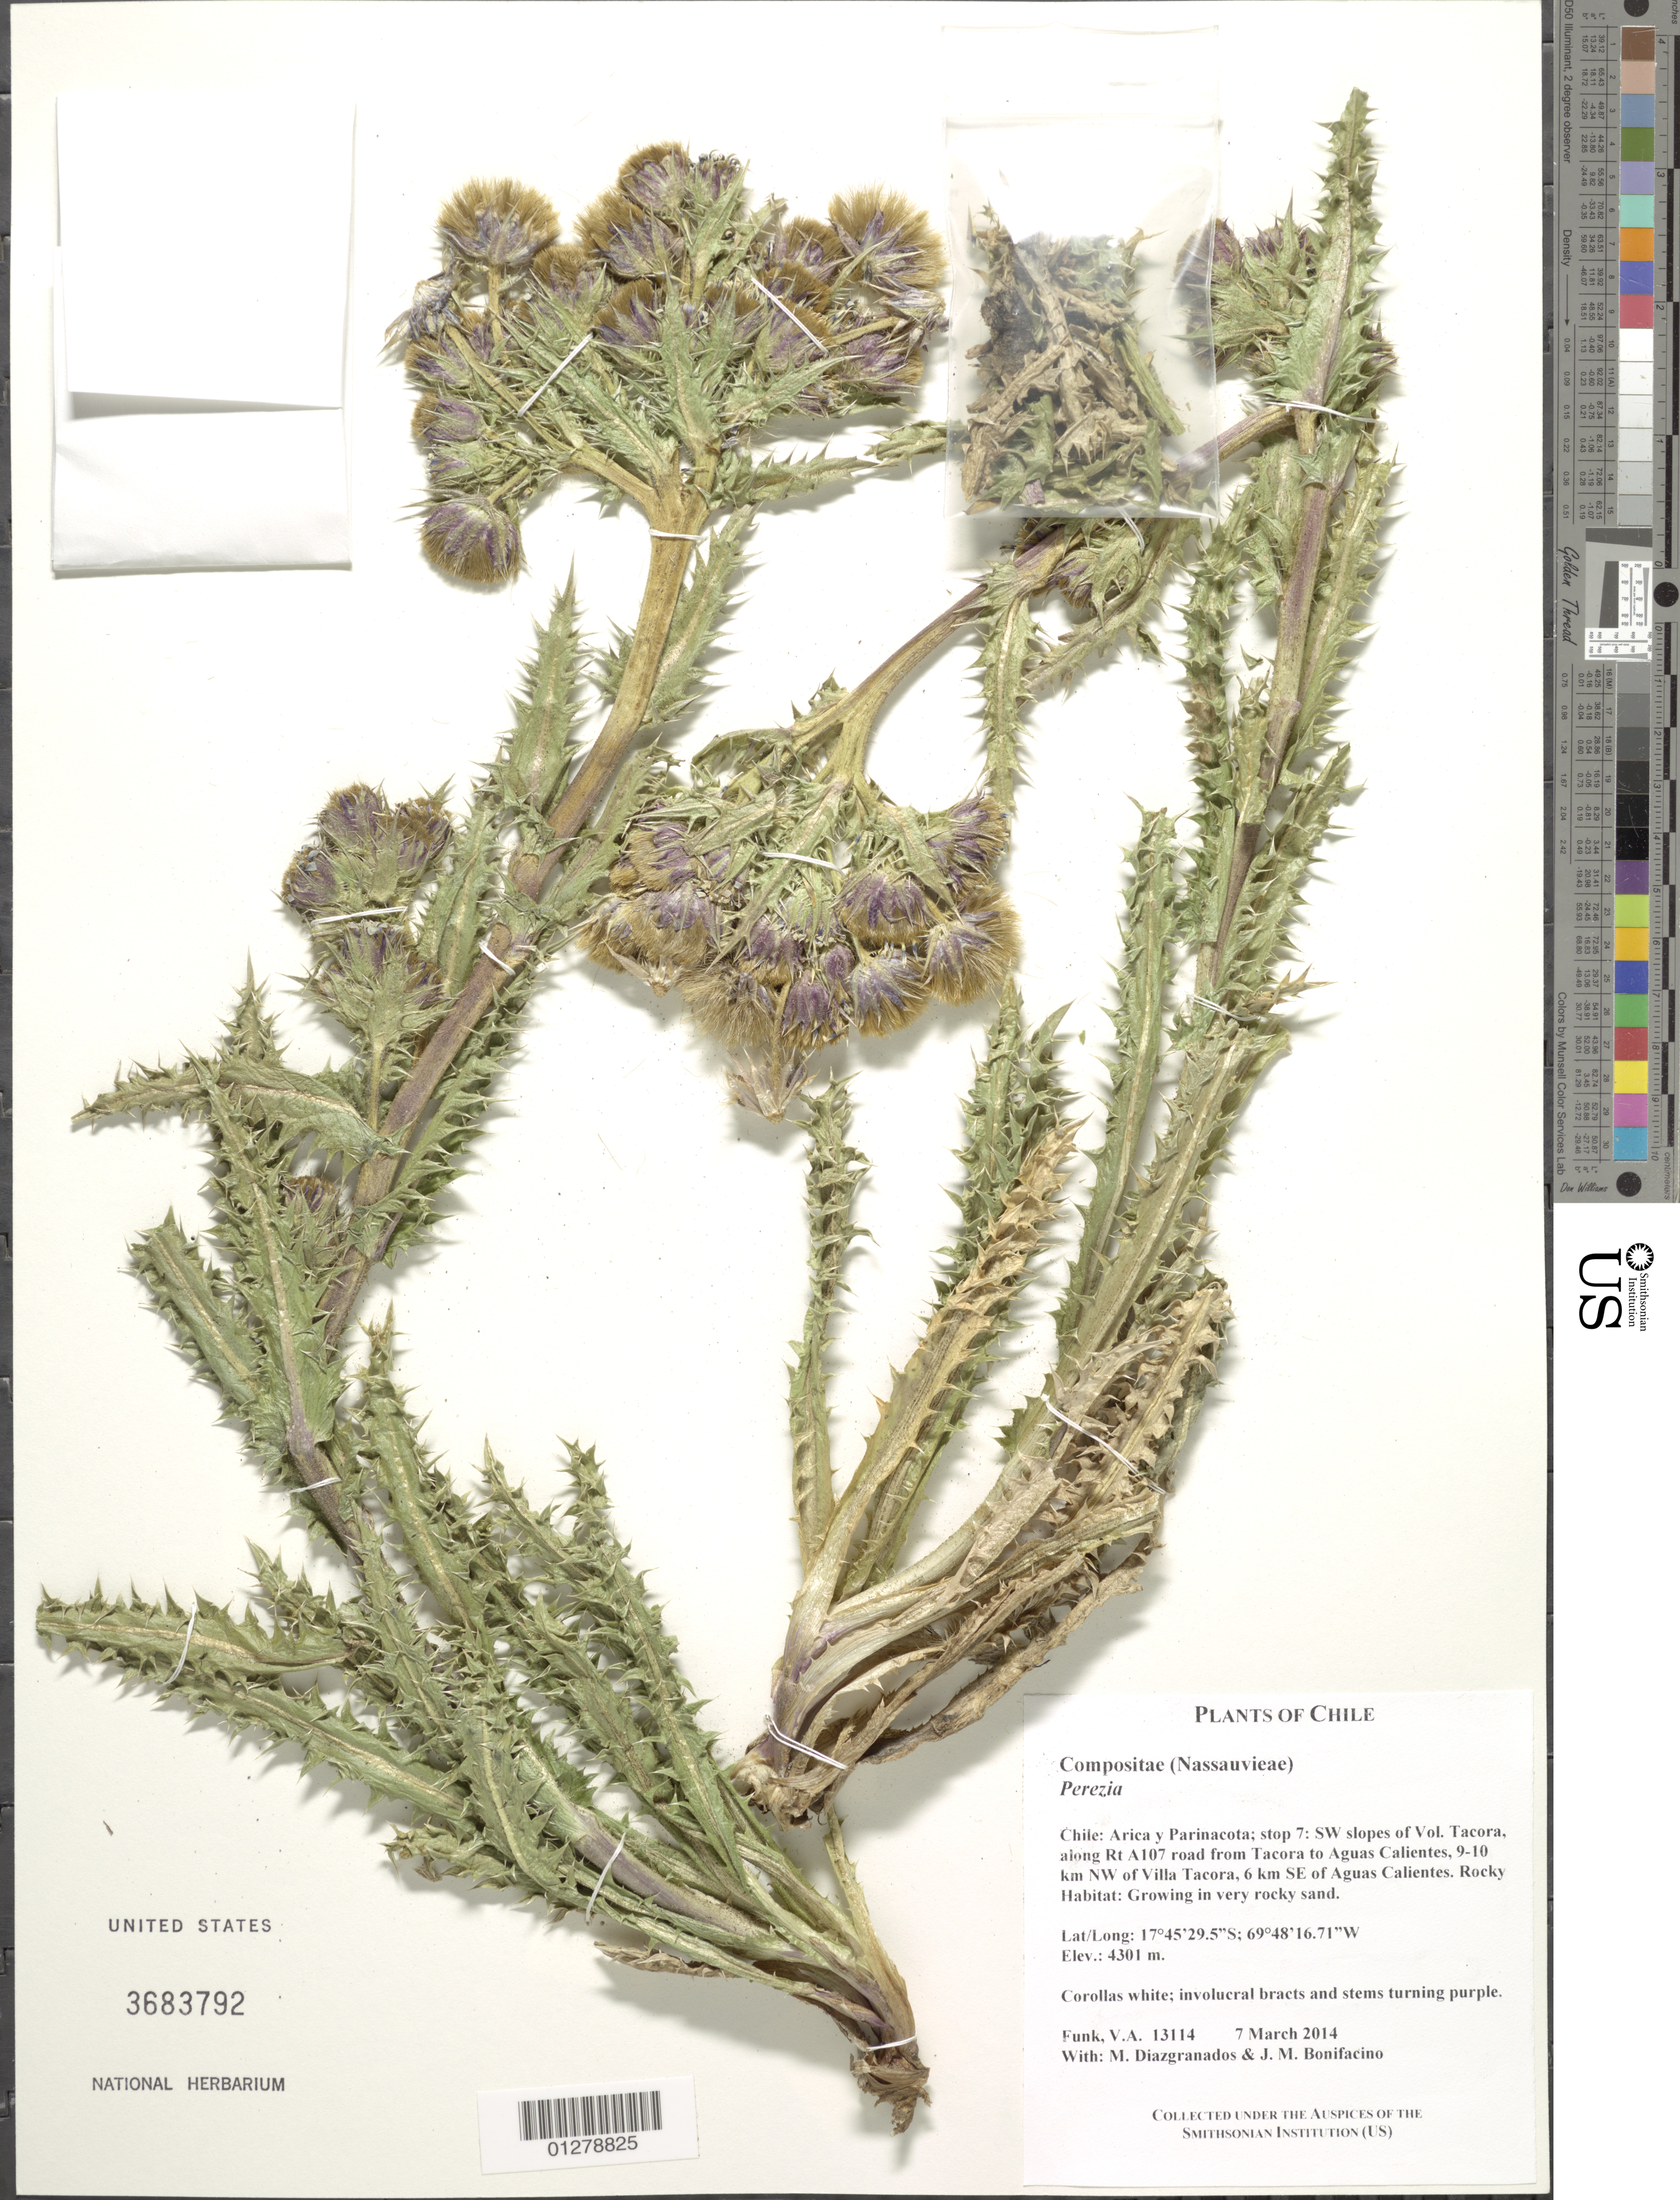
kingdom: Plantae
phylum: Tracheophyta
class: Magnoliopsida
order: Asterales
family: Asteraceae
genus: Perezia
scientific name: Perezia sp.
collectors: V. Funk, M. Diazgranados C. & M. Bonifacino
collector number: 13114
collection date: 2014-03-07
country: Chile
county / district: Arica & Parinacota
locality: Stop 7: SW slopes of Vol. Tacora, along Rt A107 oead from Tacora to Aguas Calientes, 9-10 km NW of Villa Tacora, 6 km of Aguas Calientes.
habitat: Growing in very rocky sand.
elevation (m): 4301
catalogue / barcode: US 3683792